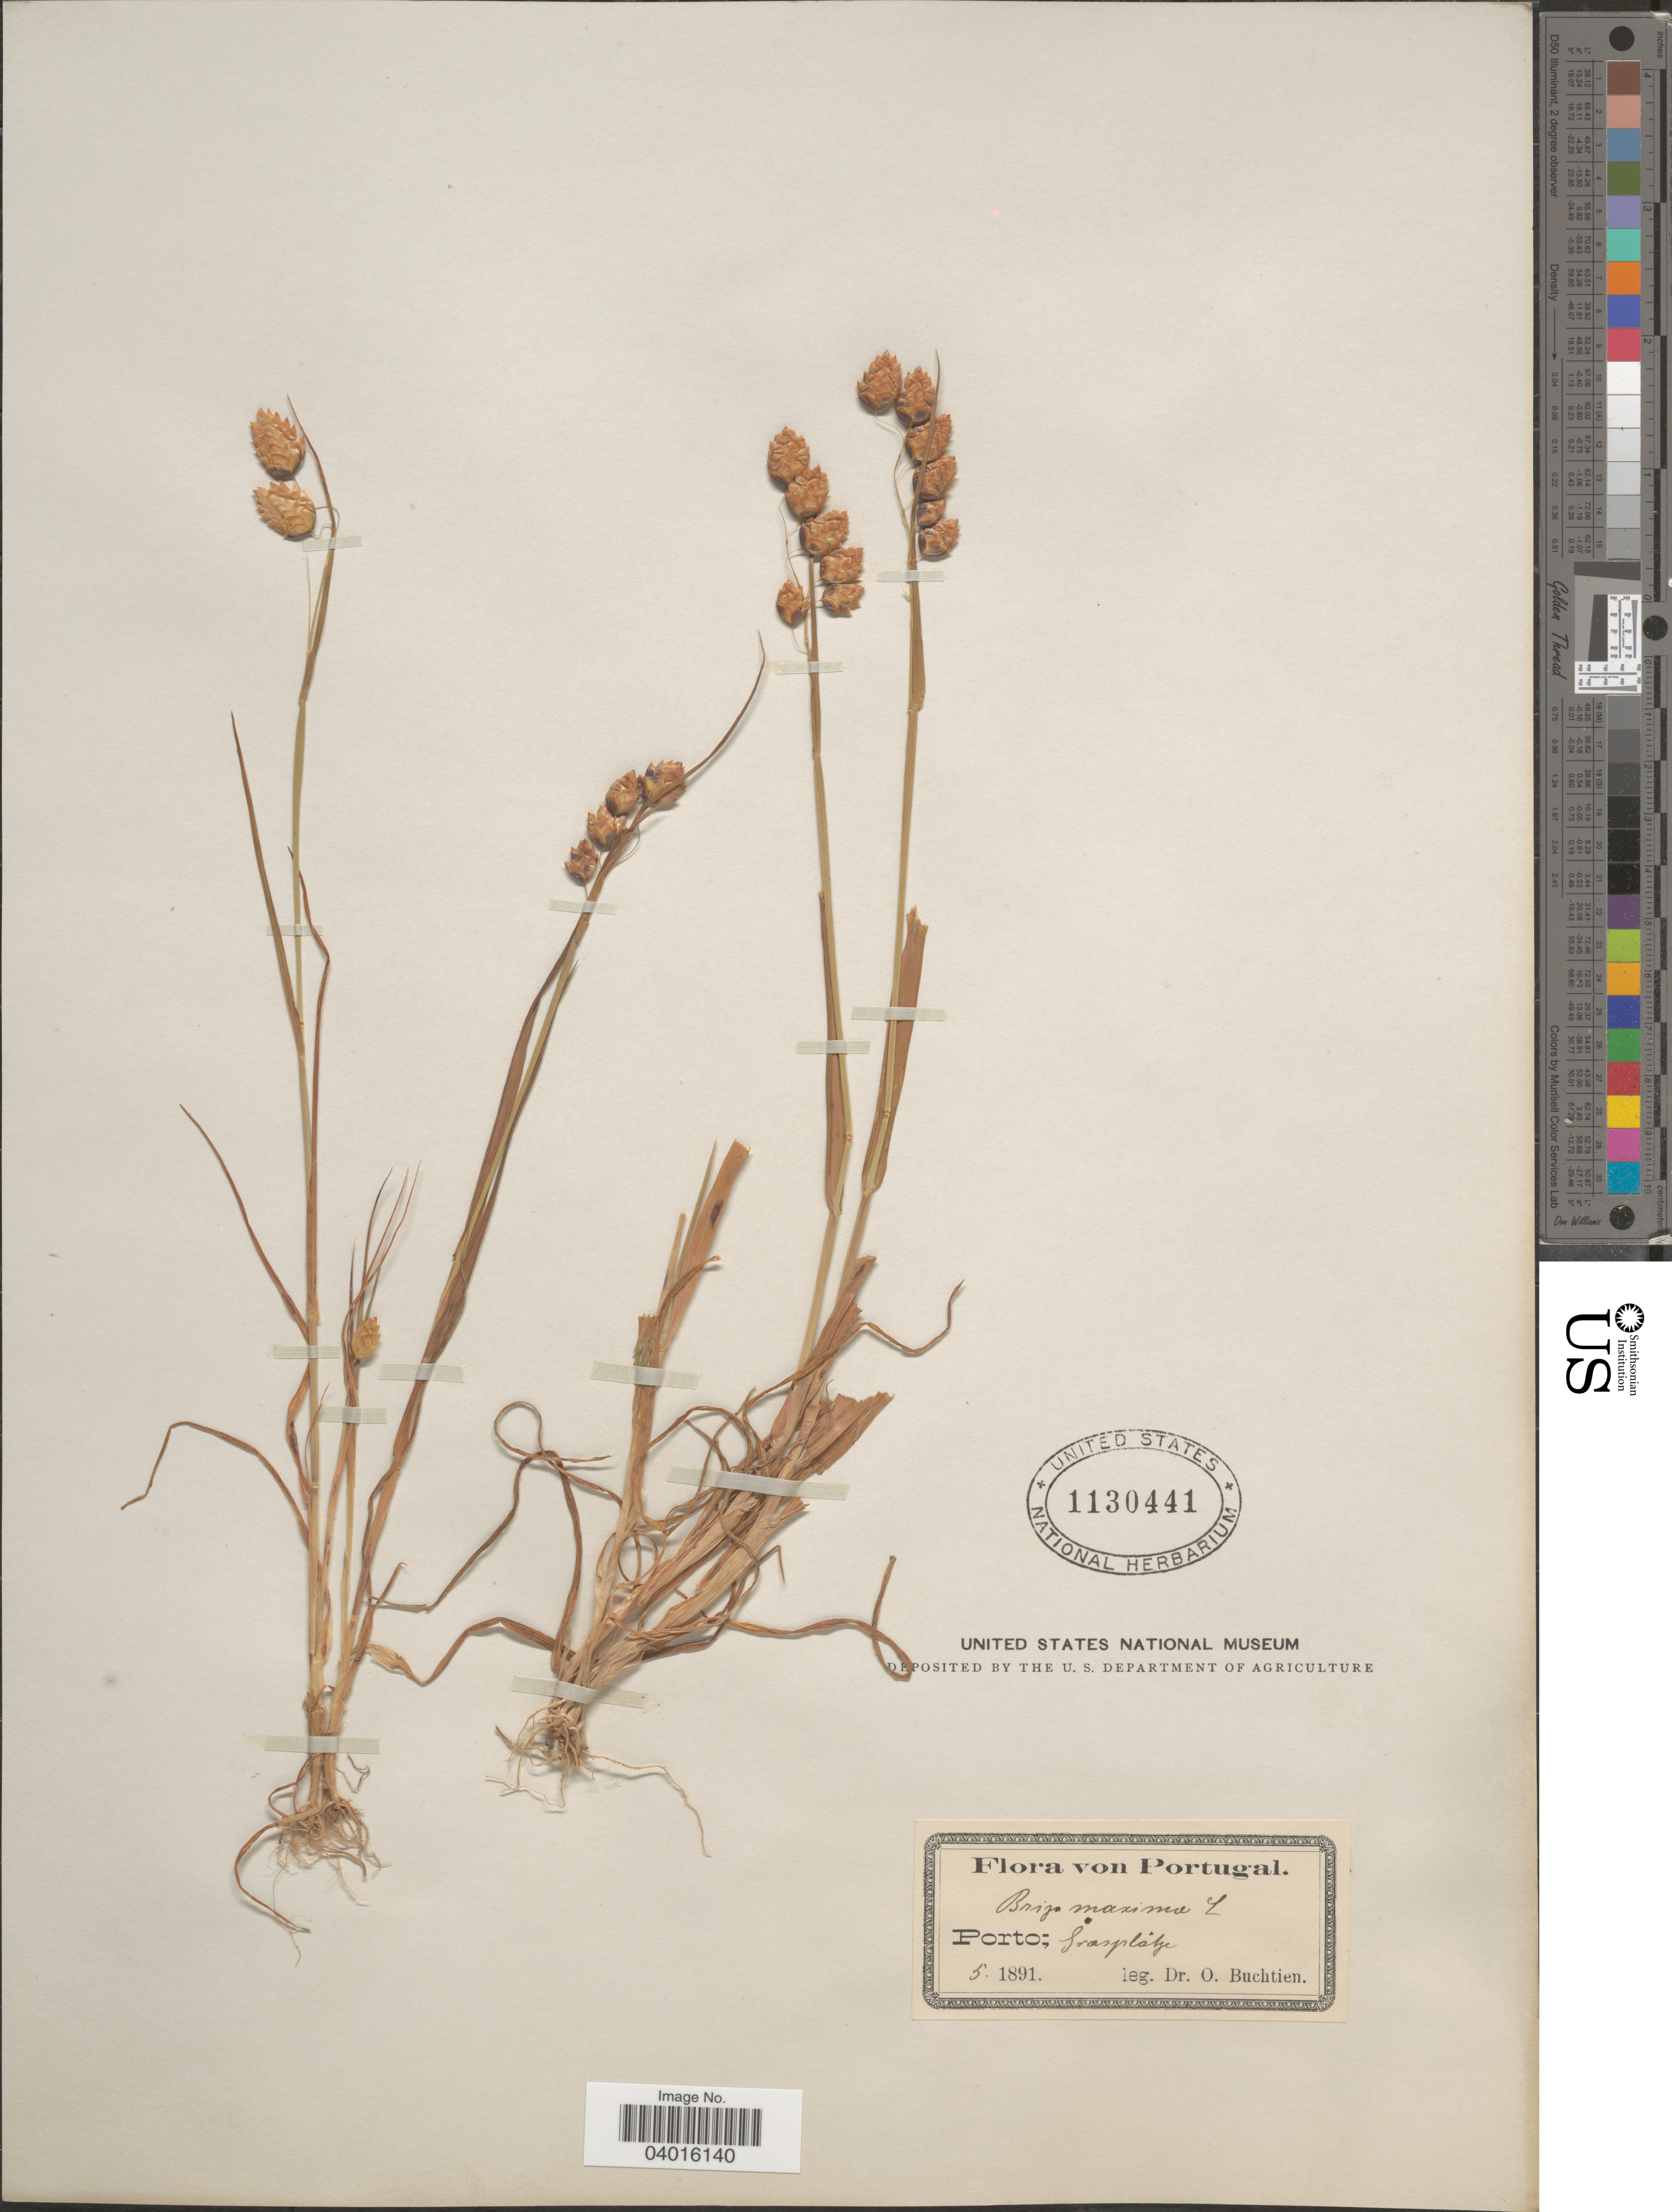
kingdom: Plantae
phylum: Tracheophyta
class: Liliopsida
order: Poales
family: Poaceae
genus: Briza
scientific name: Briza maxima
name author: L.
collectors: O. Buchtien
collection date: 1891-05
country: Portugal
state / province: Porto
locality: Grasplátze.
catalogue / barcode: US 1130441